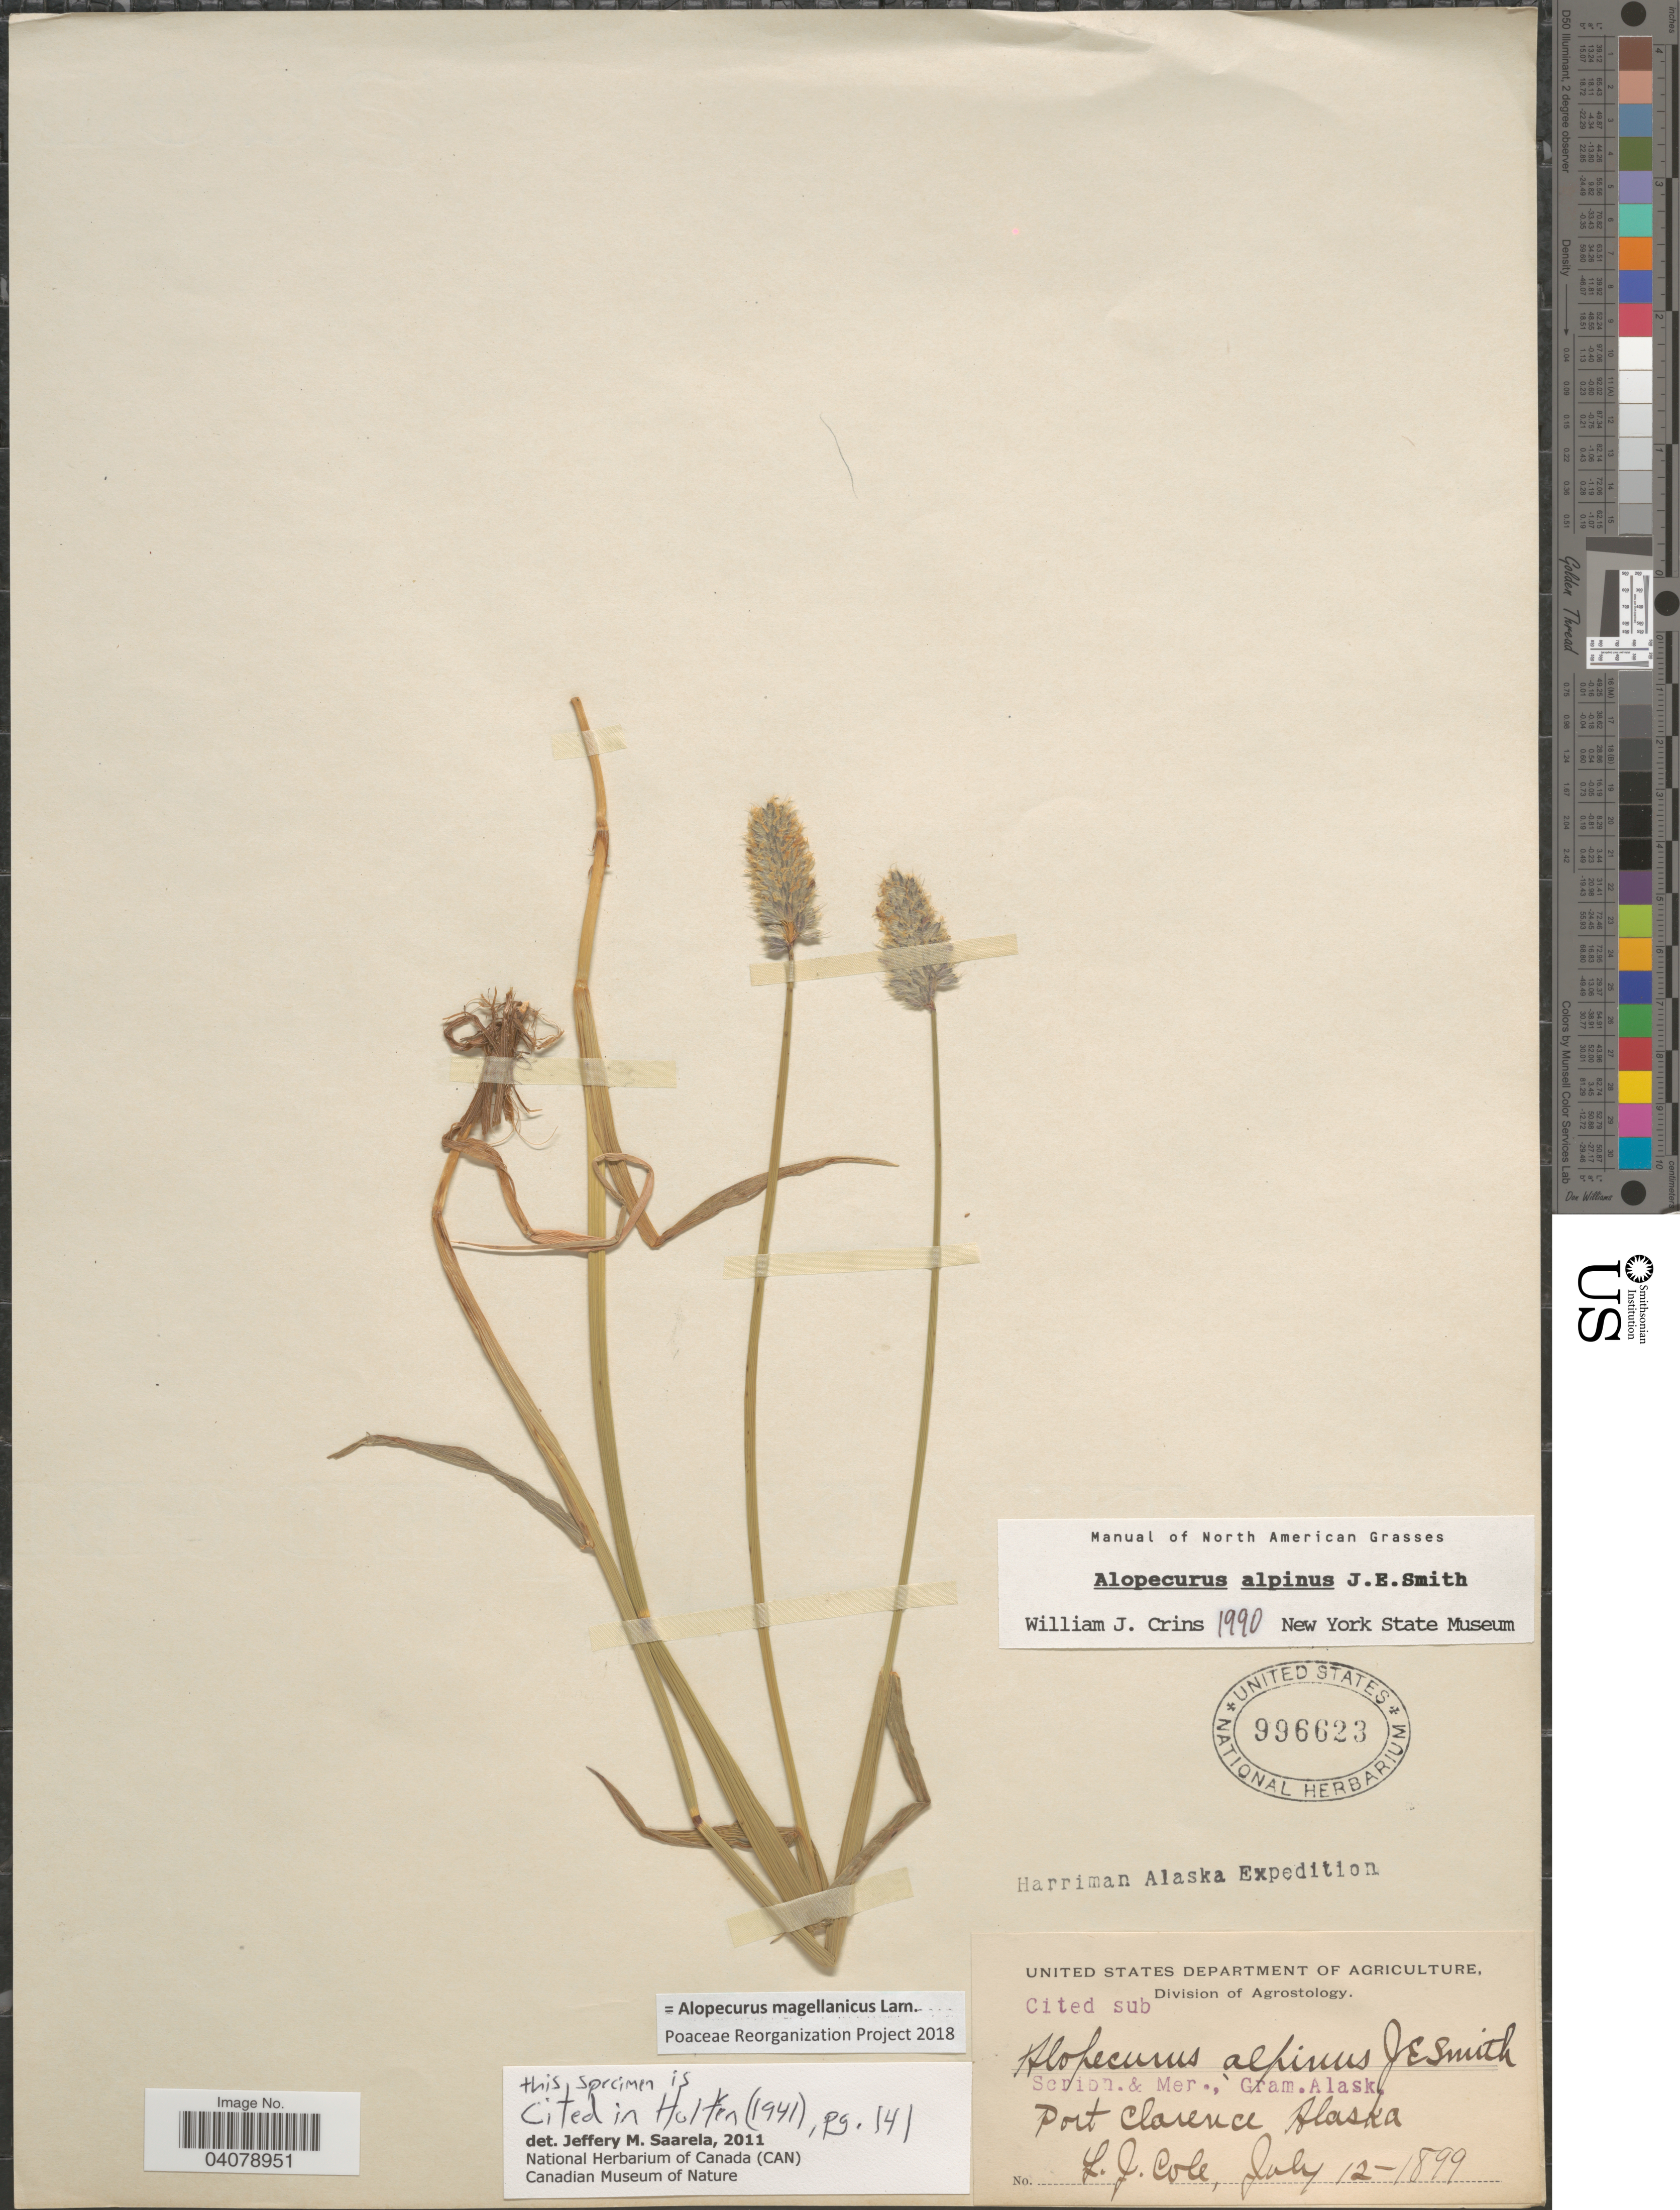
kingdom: Plantae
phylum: Tracheophyta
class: Liliopsida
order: Poales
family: Poaceae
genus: Alopecurus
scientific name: Alopecurus magellanicus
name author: Lam.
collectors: L. Cole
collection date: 1899-07-12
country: United States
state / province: Alaska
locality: Port Clarence.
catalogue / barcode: US 996623